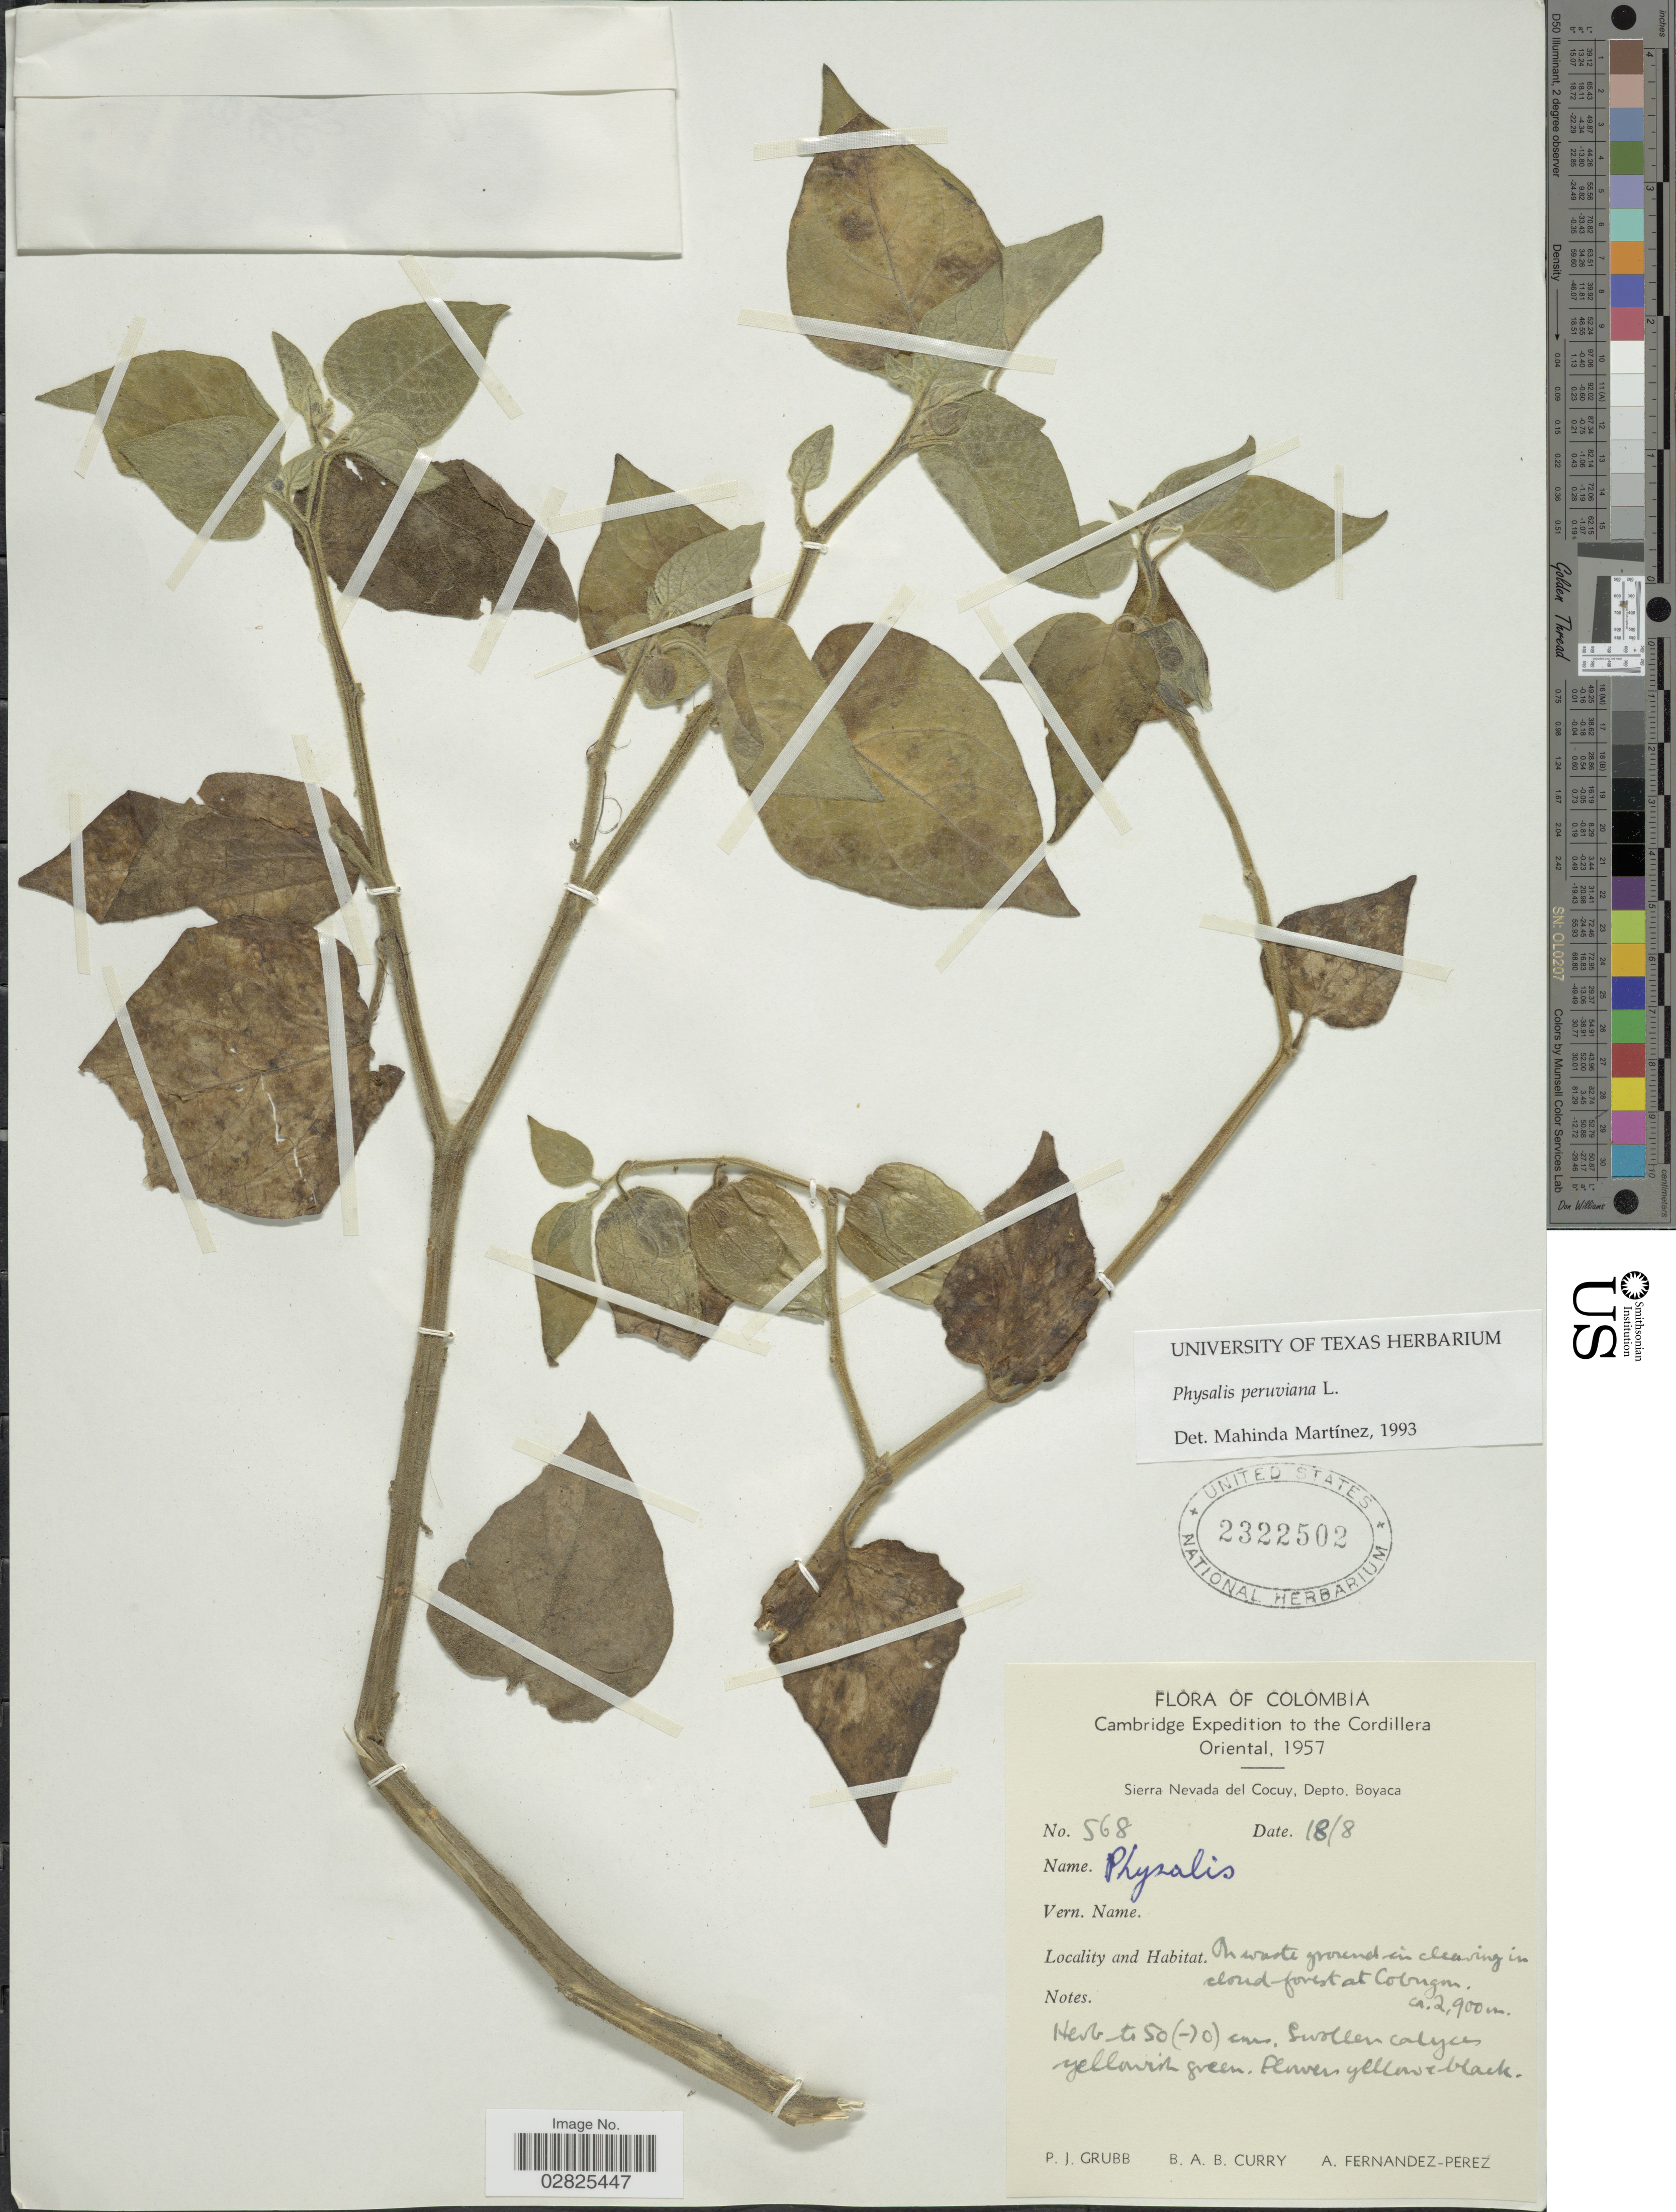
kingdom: Plantae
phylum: Tracheophyta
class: Magnoliopsida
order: Solanales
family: Solanaceae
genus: Physalis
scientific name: Physalis peruviana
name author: L.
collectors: P. J. Grubb, B. Curry & A. Fernández-Pérez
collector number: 568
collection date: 1957-08-18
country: Colombia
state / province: Boyacá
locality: Cordillera Oriental. Sierra Nevada del Cocuy, Depto. Boyaca. On waste ground in clearing in cloud forest at Cobugon.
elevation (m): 2900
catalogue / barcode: US 2322502